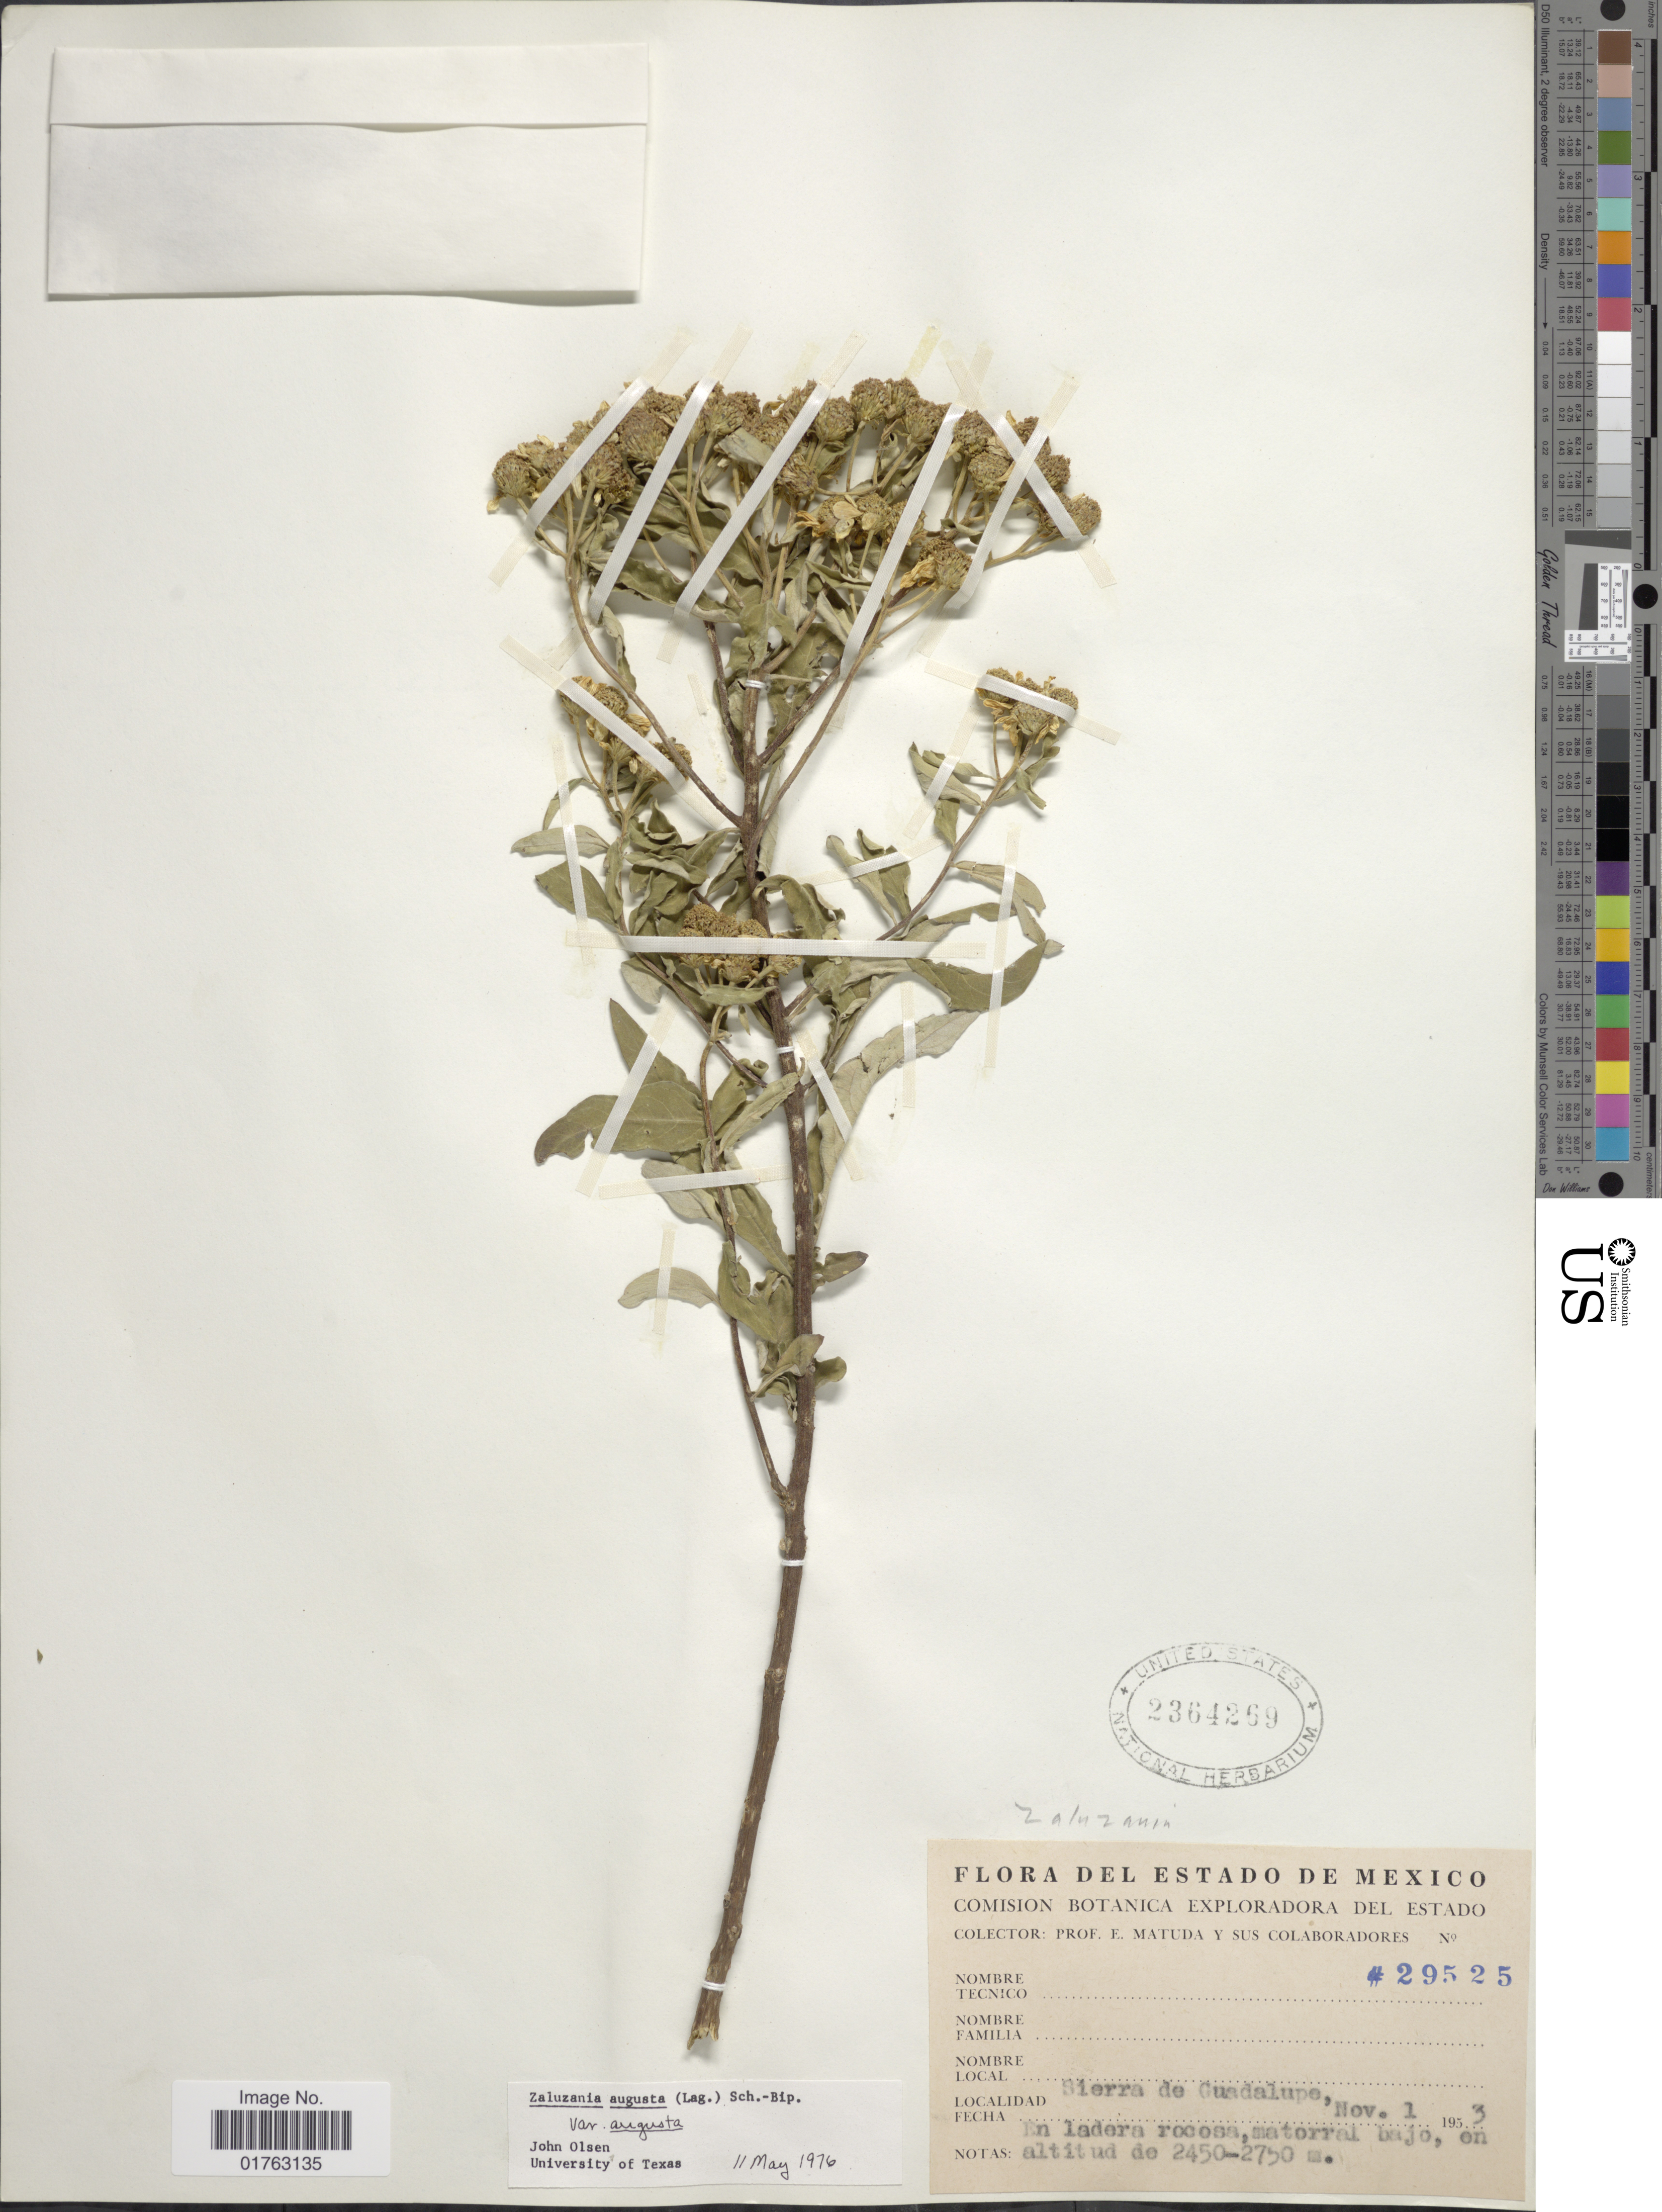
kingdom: Plantae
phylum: Tracheophyta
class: Magnoliopsida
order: Asterales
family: Asteraceae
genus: Zaluzania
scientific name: Zaluzania angusta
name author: (Lag.) Sch. Bip.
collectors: E. Matuda & et al.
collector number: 29525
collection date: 1953-11-01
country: Mexico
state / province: México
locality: Sierra de Guadalupe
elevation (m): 2450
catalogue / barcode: US 2364269